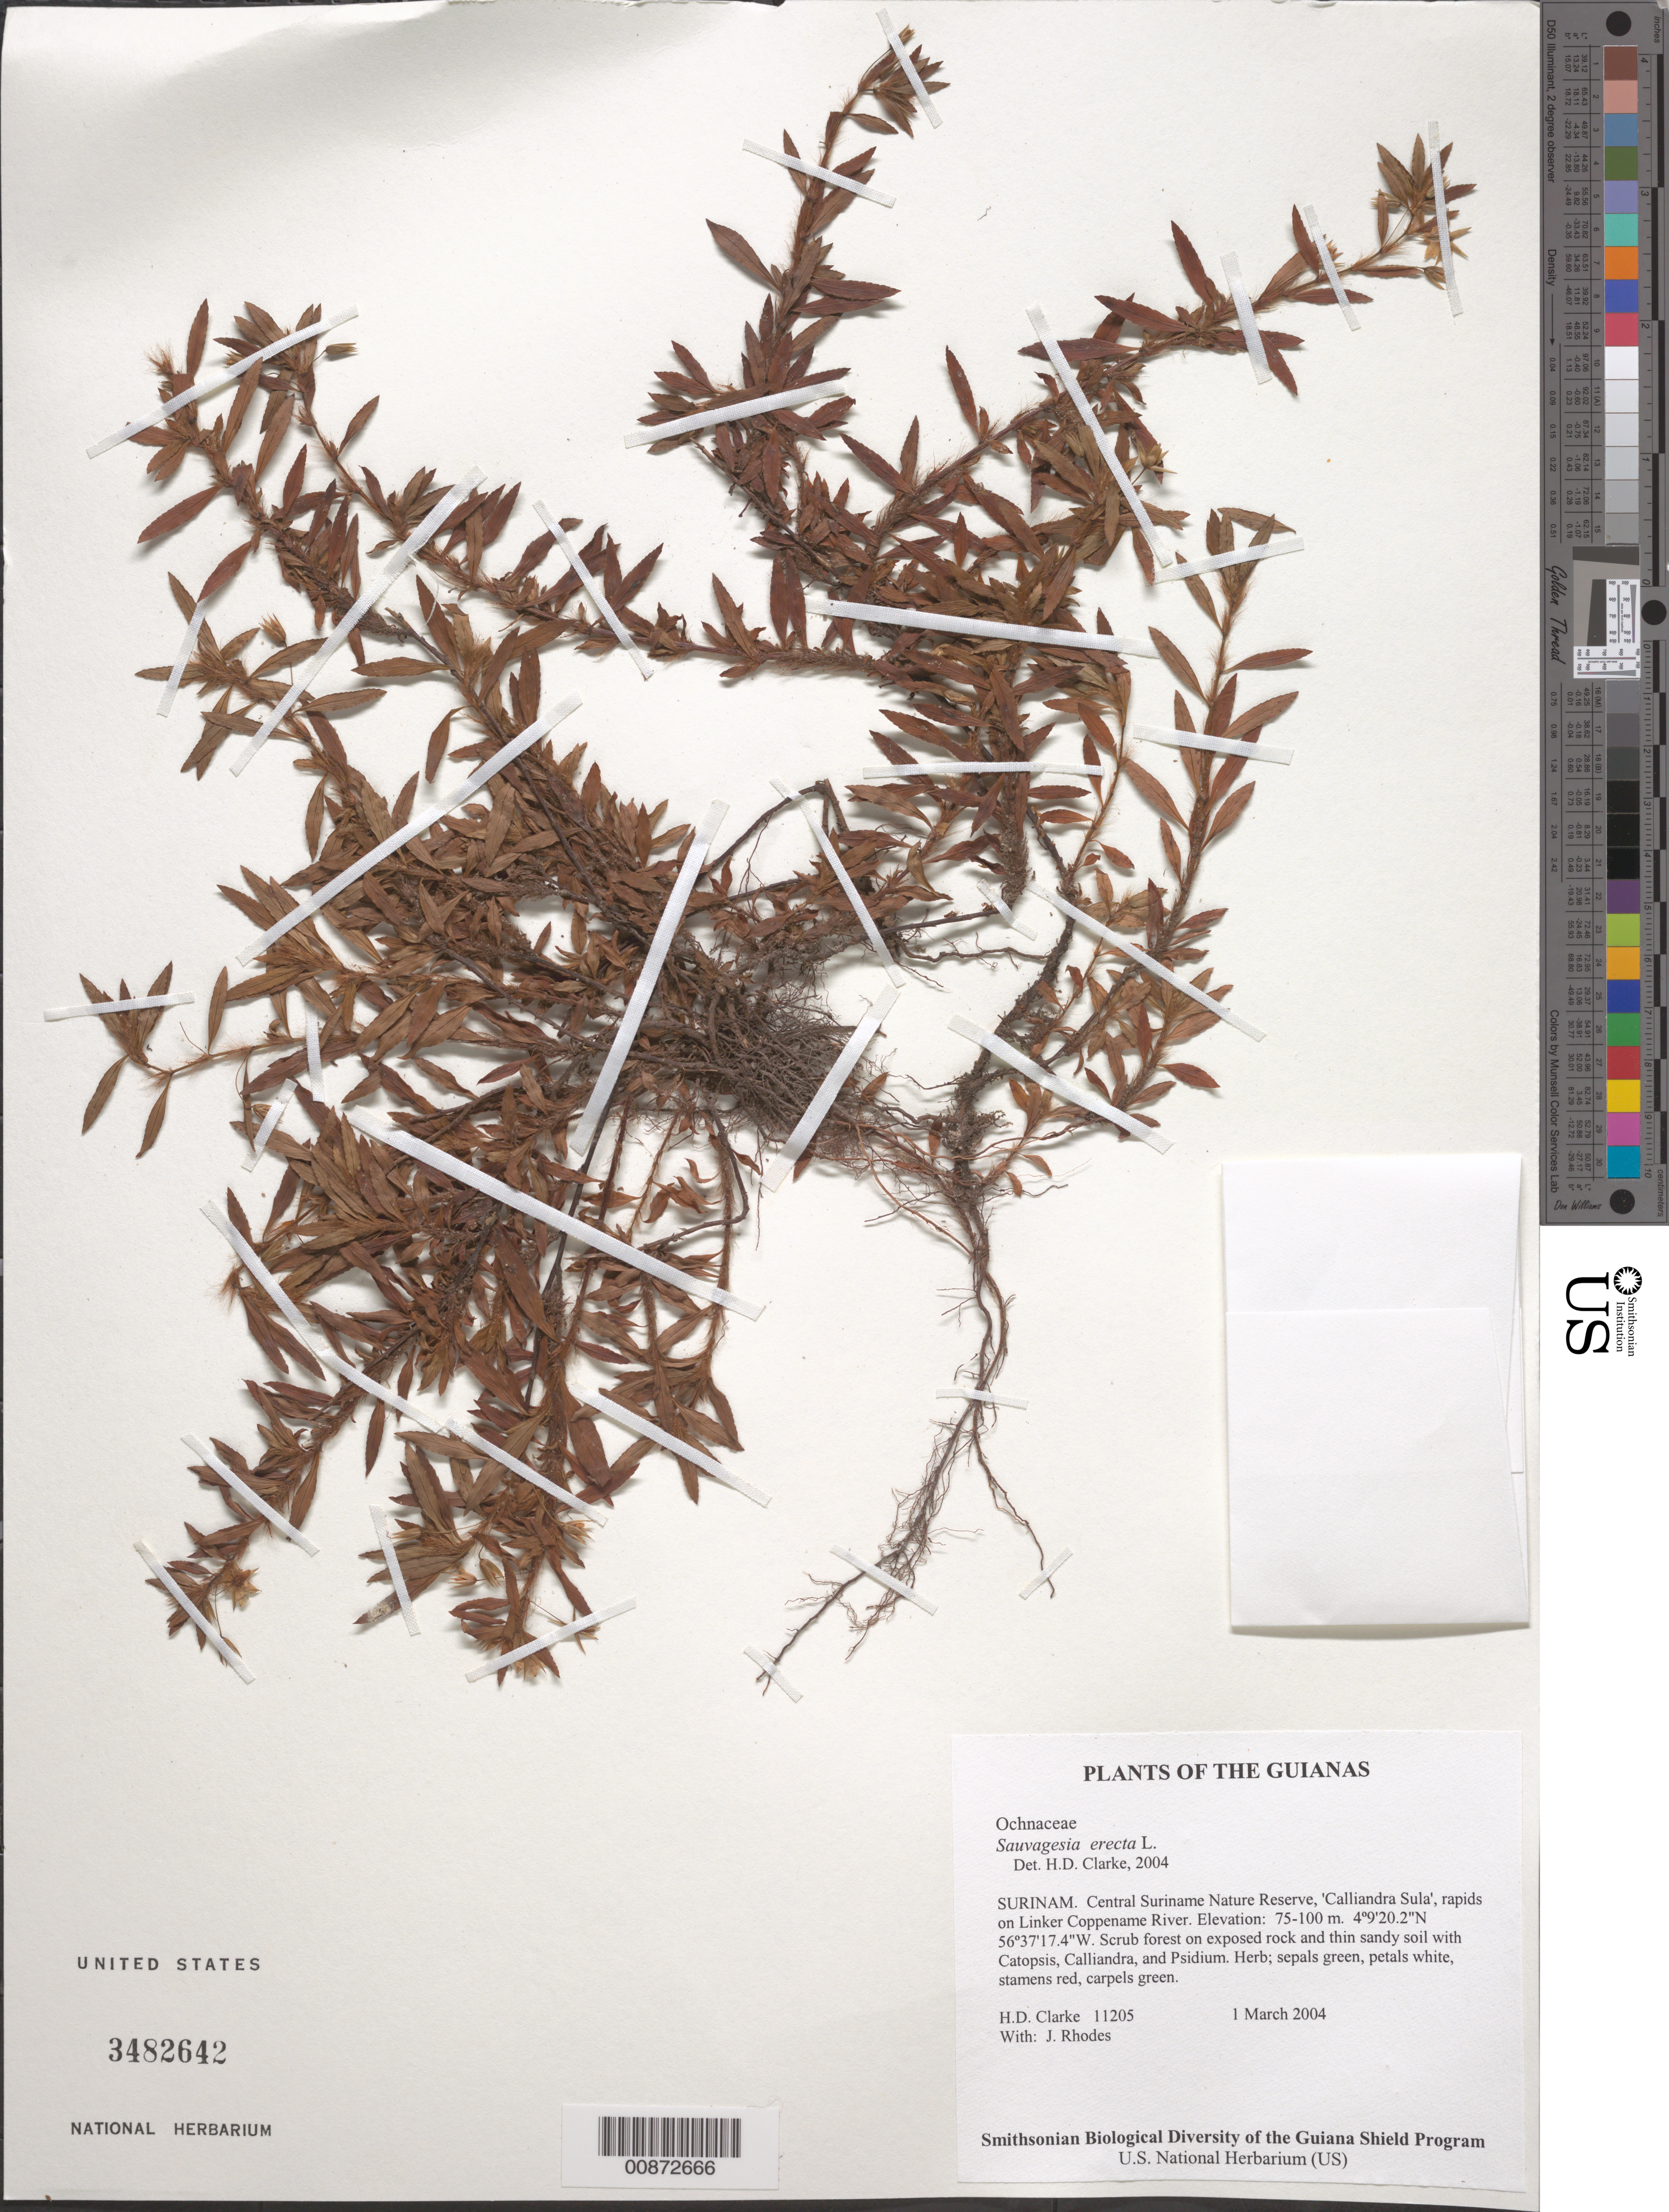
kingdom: Plantae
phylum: Tracheophyta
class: Magnoliopsida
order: Malpighiales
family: Ochnaceae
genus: Sauvagesia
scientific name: Sauvagesia erecta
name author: L.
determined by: Clarke, H. D., University of North Carolina (Asheville)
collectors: H. D. Clarke & J. Rhodes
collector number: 11205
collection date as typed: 1 March 2004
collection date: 2004-03-01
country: Suriname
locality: Central Suriname Nature Reserve, 'Calliandra Sula', rapids on Linker Coppename River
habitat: Scrub forest on exposed rock and thin sandy soil with Catopsis, Calliandra, and Psidium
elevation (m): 75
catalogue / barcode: US 3482642